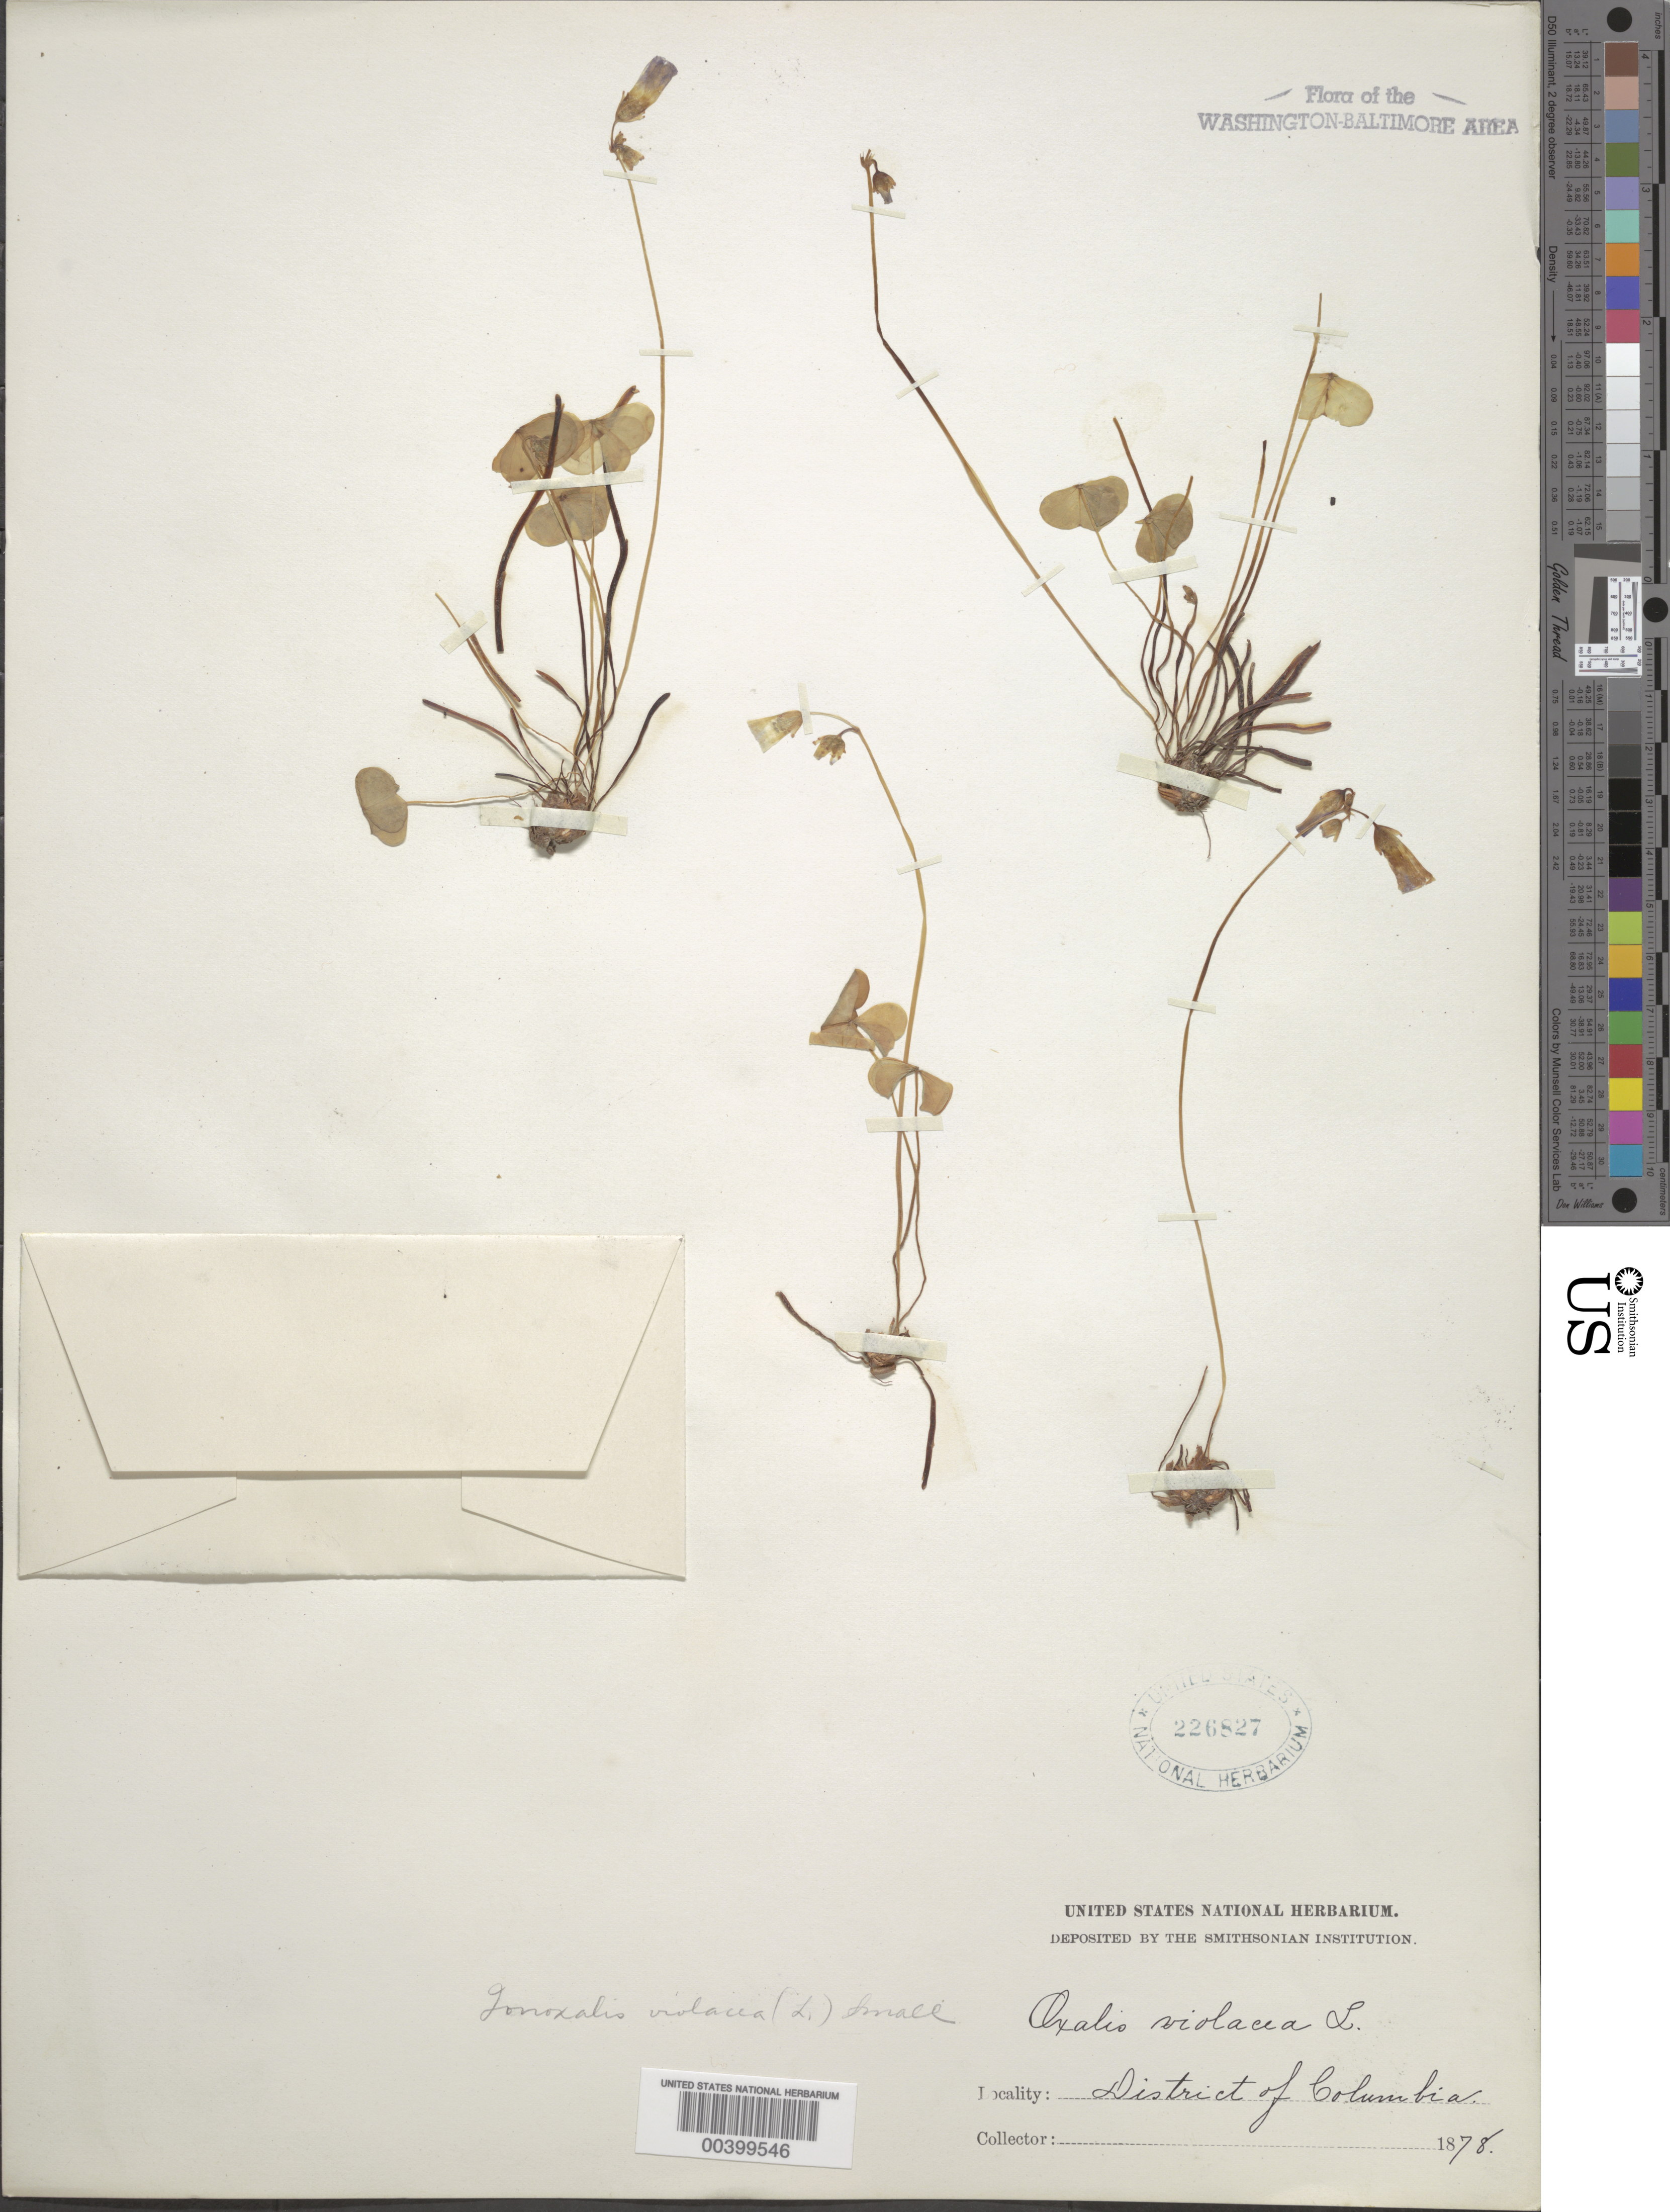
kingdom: Plantae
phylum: Tracheophyta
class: Magnoliopsida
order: Oxalidales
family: Oxalidaceae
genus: Oxalis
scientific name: Oxalis violacea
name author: L.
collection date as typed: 1878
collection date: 1878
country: United States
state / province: District of Columbia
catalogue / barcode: US 226827